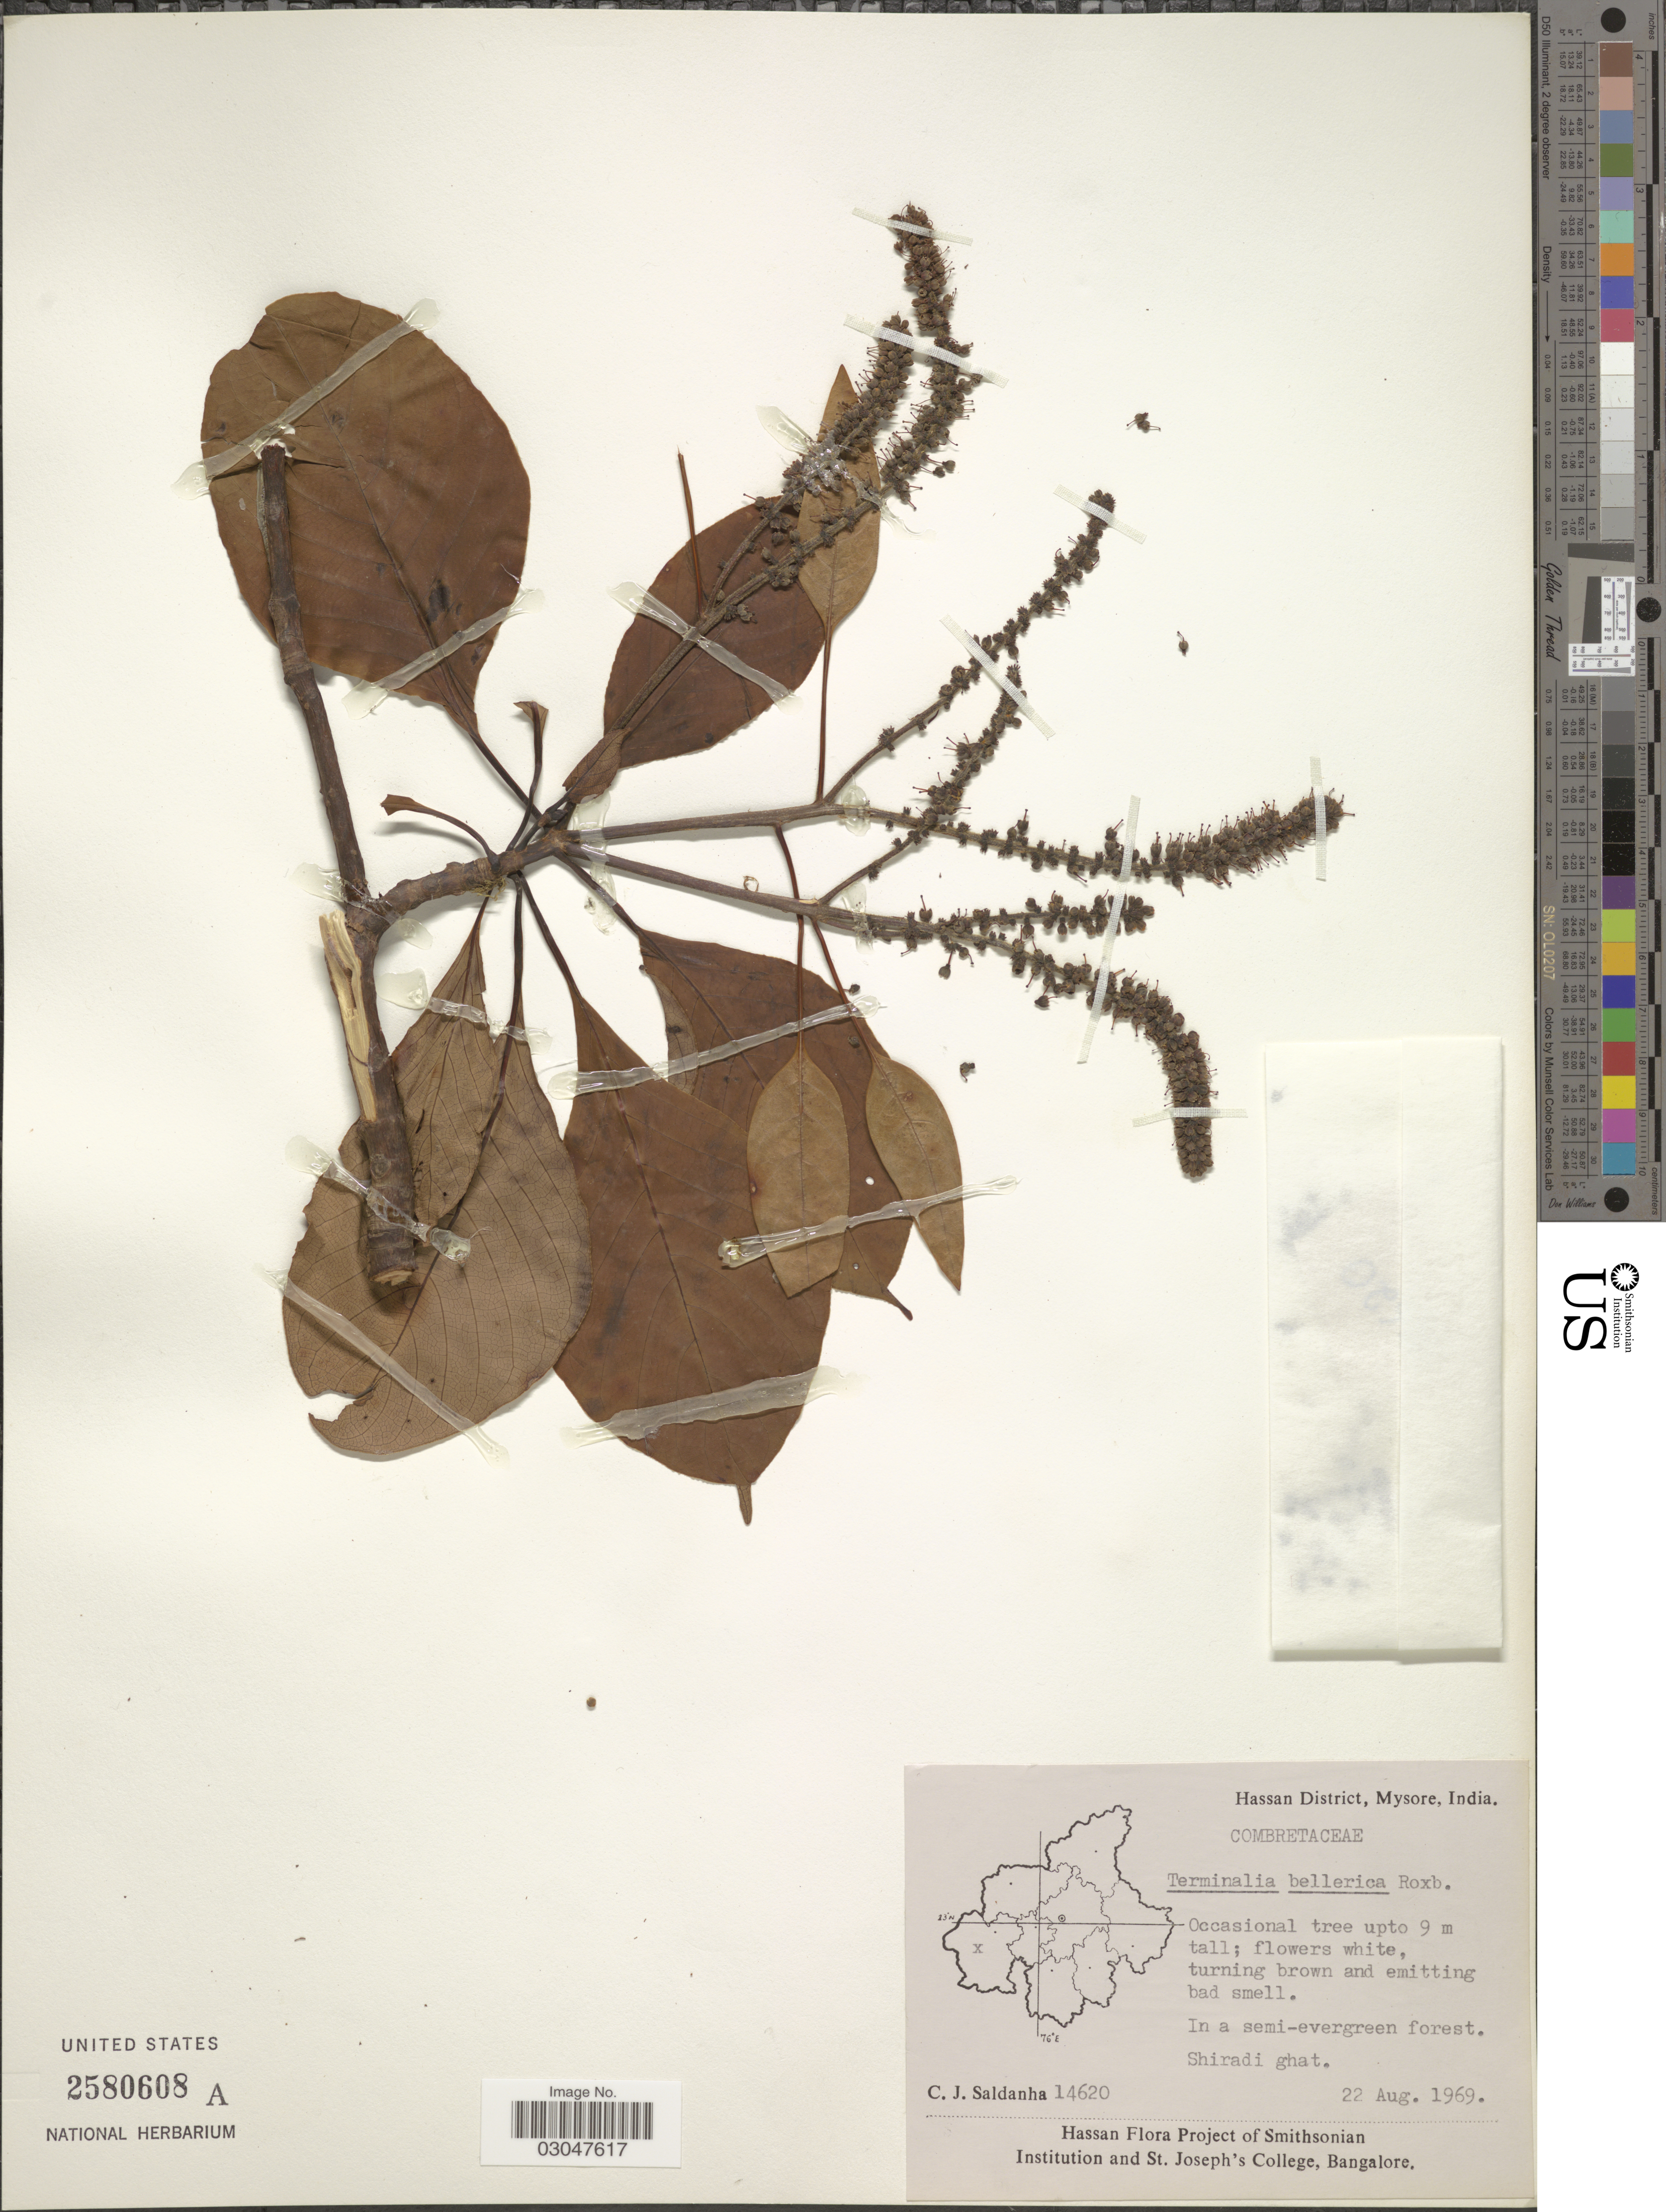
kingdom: Plantae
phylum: Tracheophyta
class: Magnoliopsida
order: Myrtales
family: Combretaceae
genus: Terminalia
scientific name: Terminalia bellirica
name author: (Gaertn.) Roxb.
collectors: C. J. Saldanha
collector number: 14620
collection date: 1969-08-22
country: India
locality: Hassan District, Mysore. Shiradi ghat.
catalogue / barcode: US 2580608A